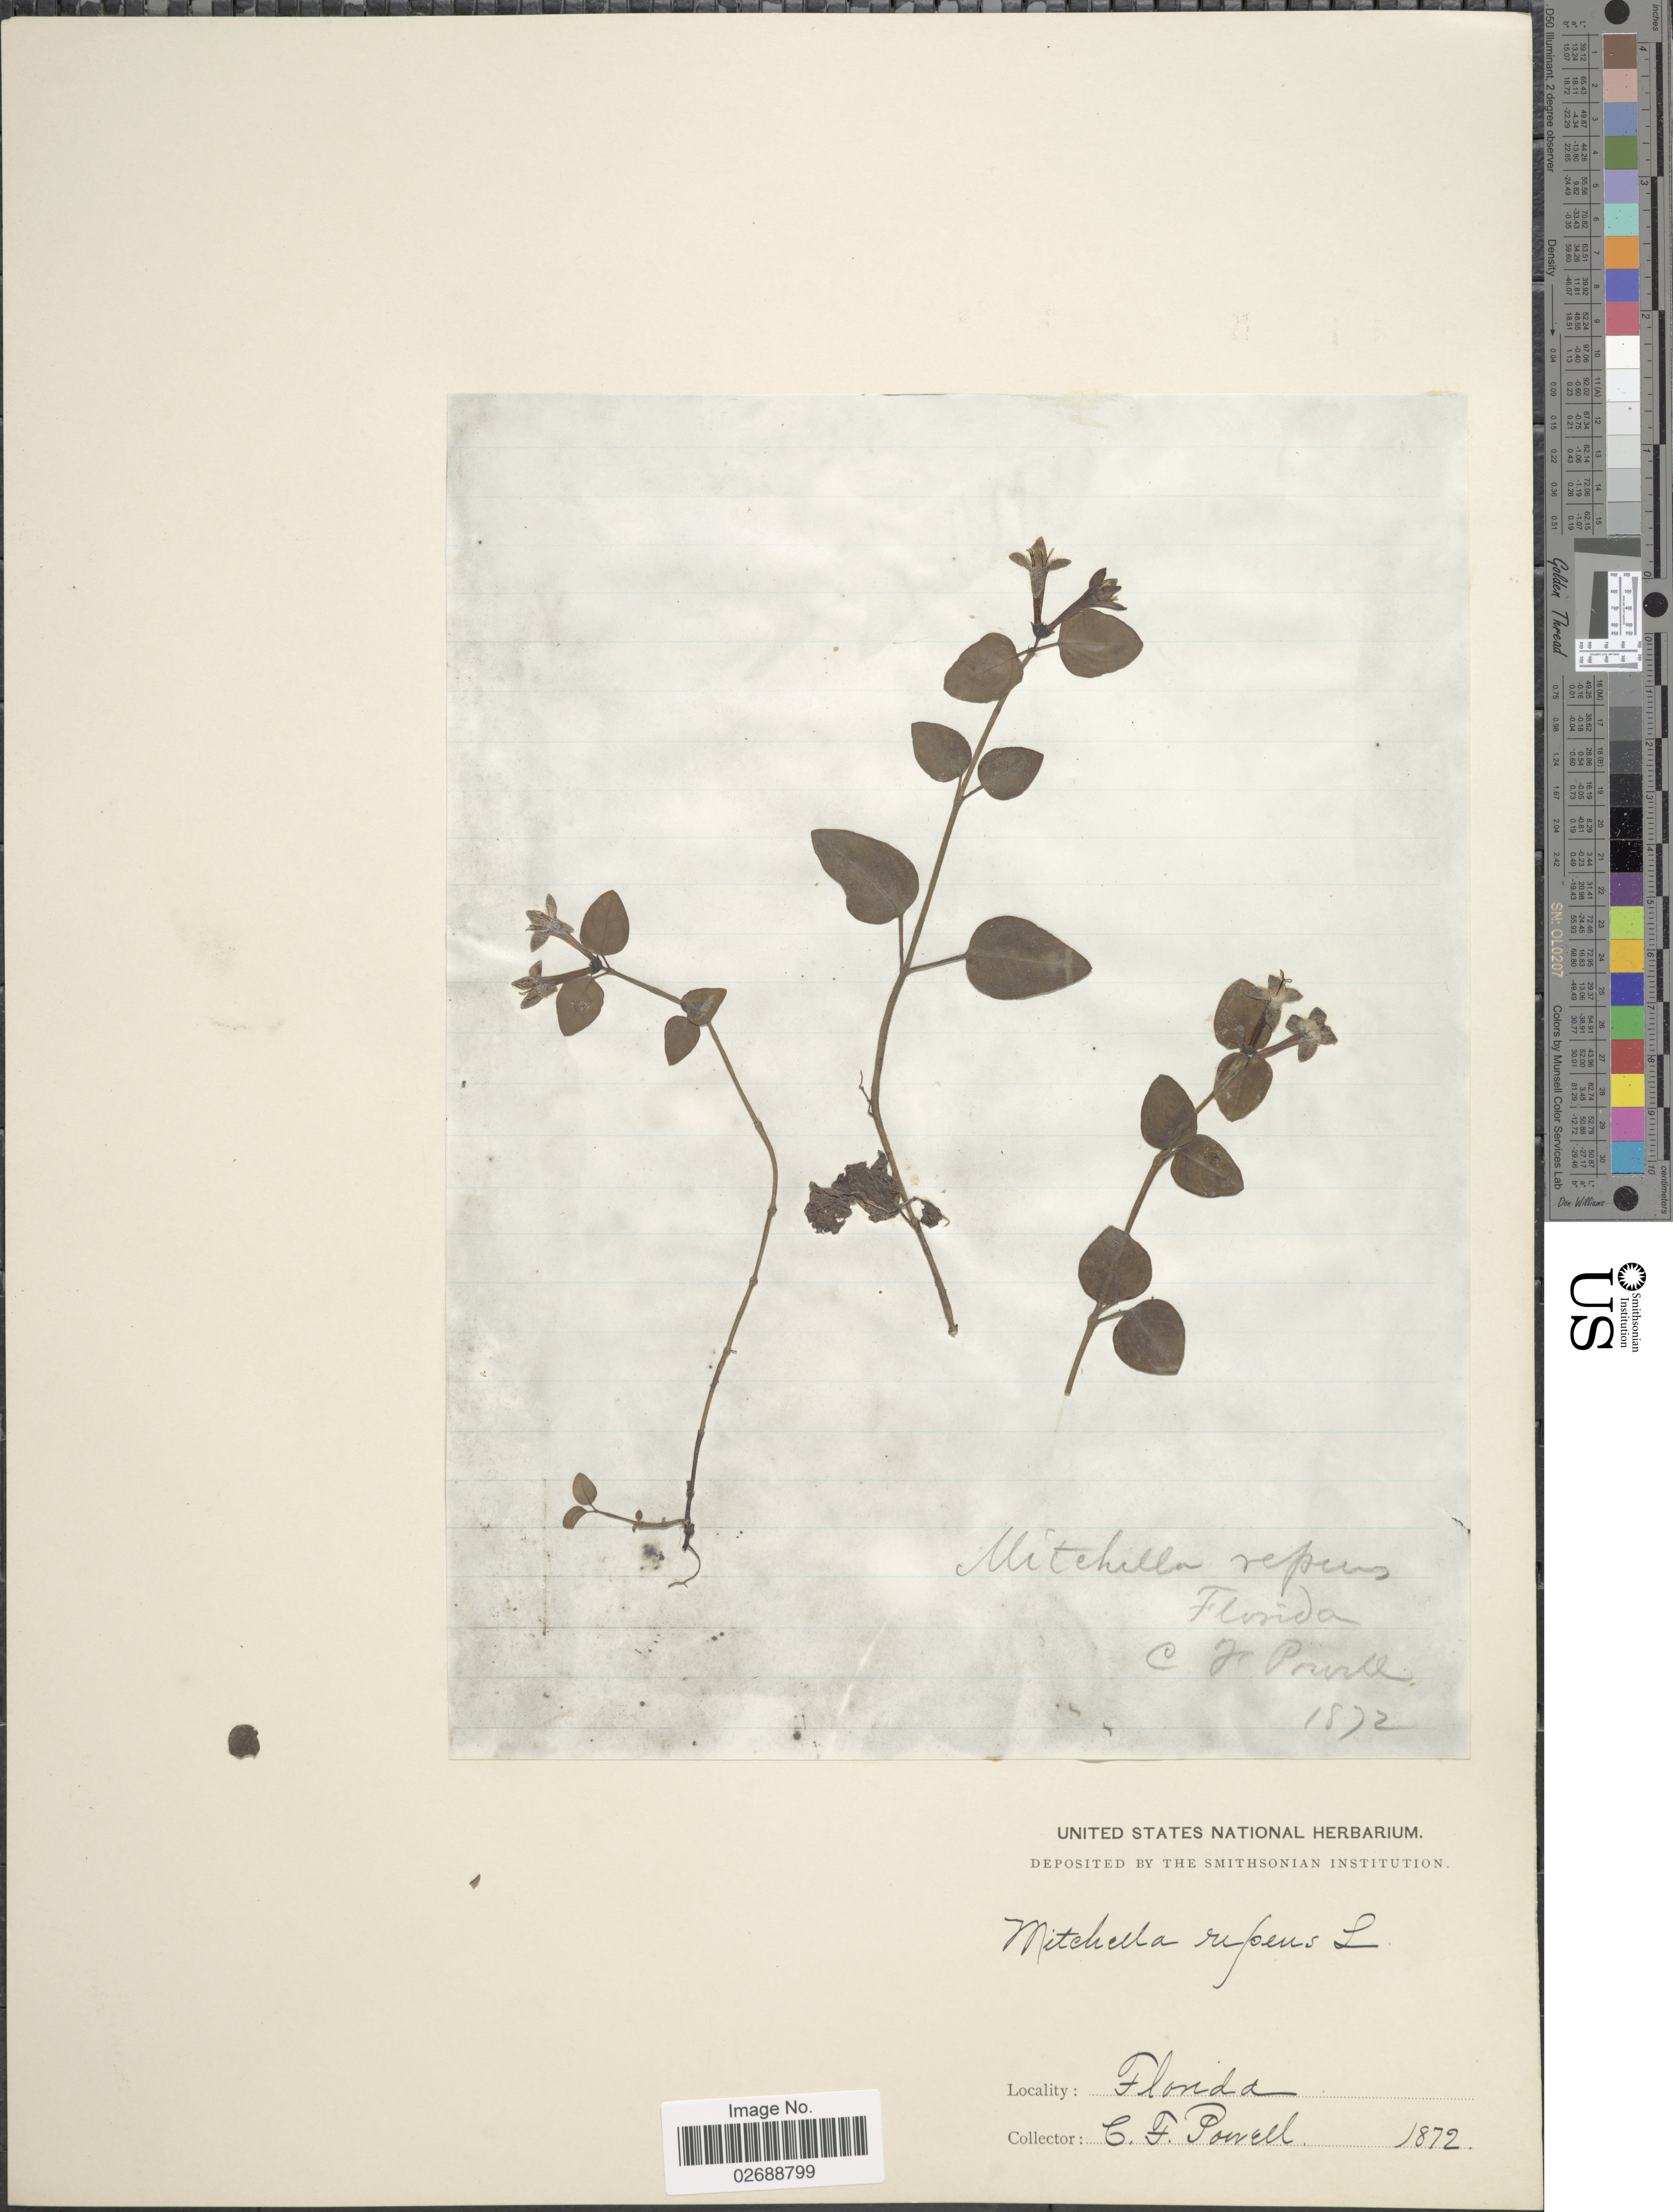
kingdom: Plantae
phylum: Tracheophyta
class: Magnoliopsida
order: Gentianales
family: Rubiaceae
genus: Mitchella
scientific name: Mitchella repens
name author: L.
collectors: C. F. Powell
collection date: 1872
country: United States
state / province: Florida